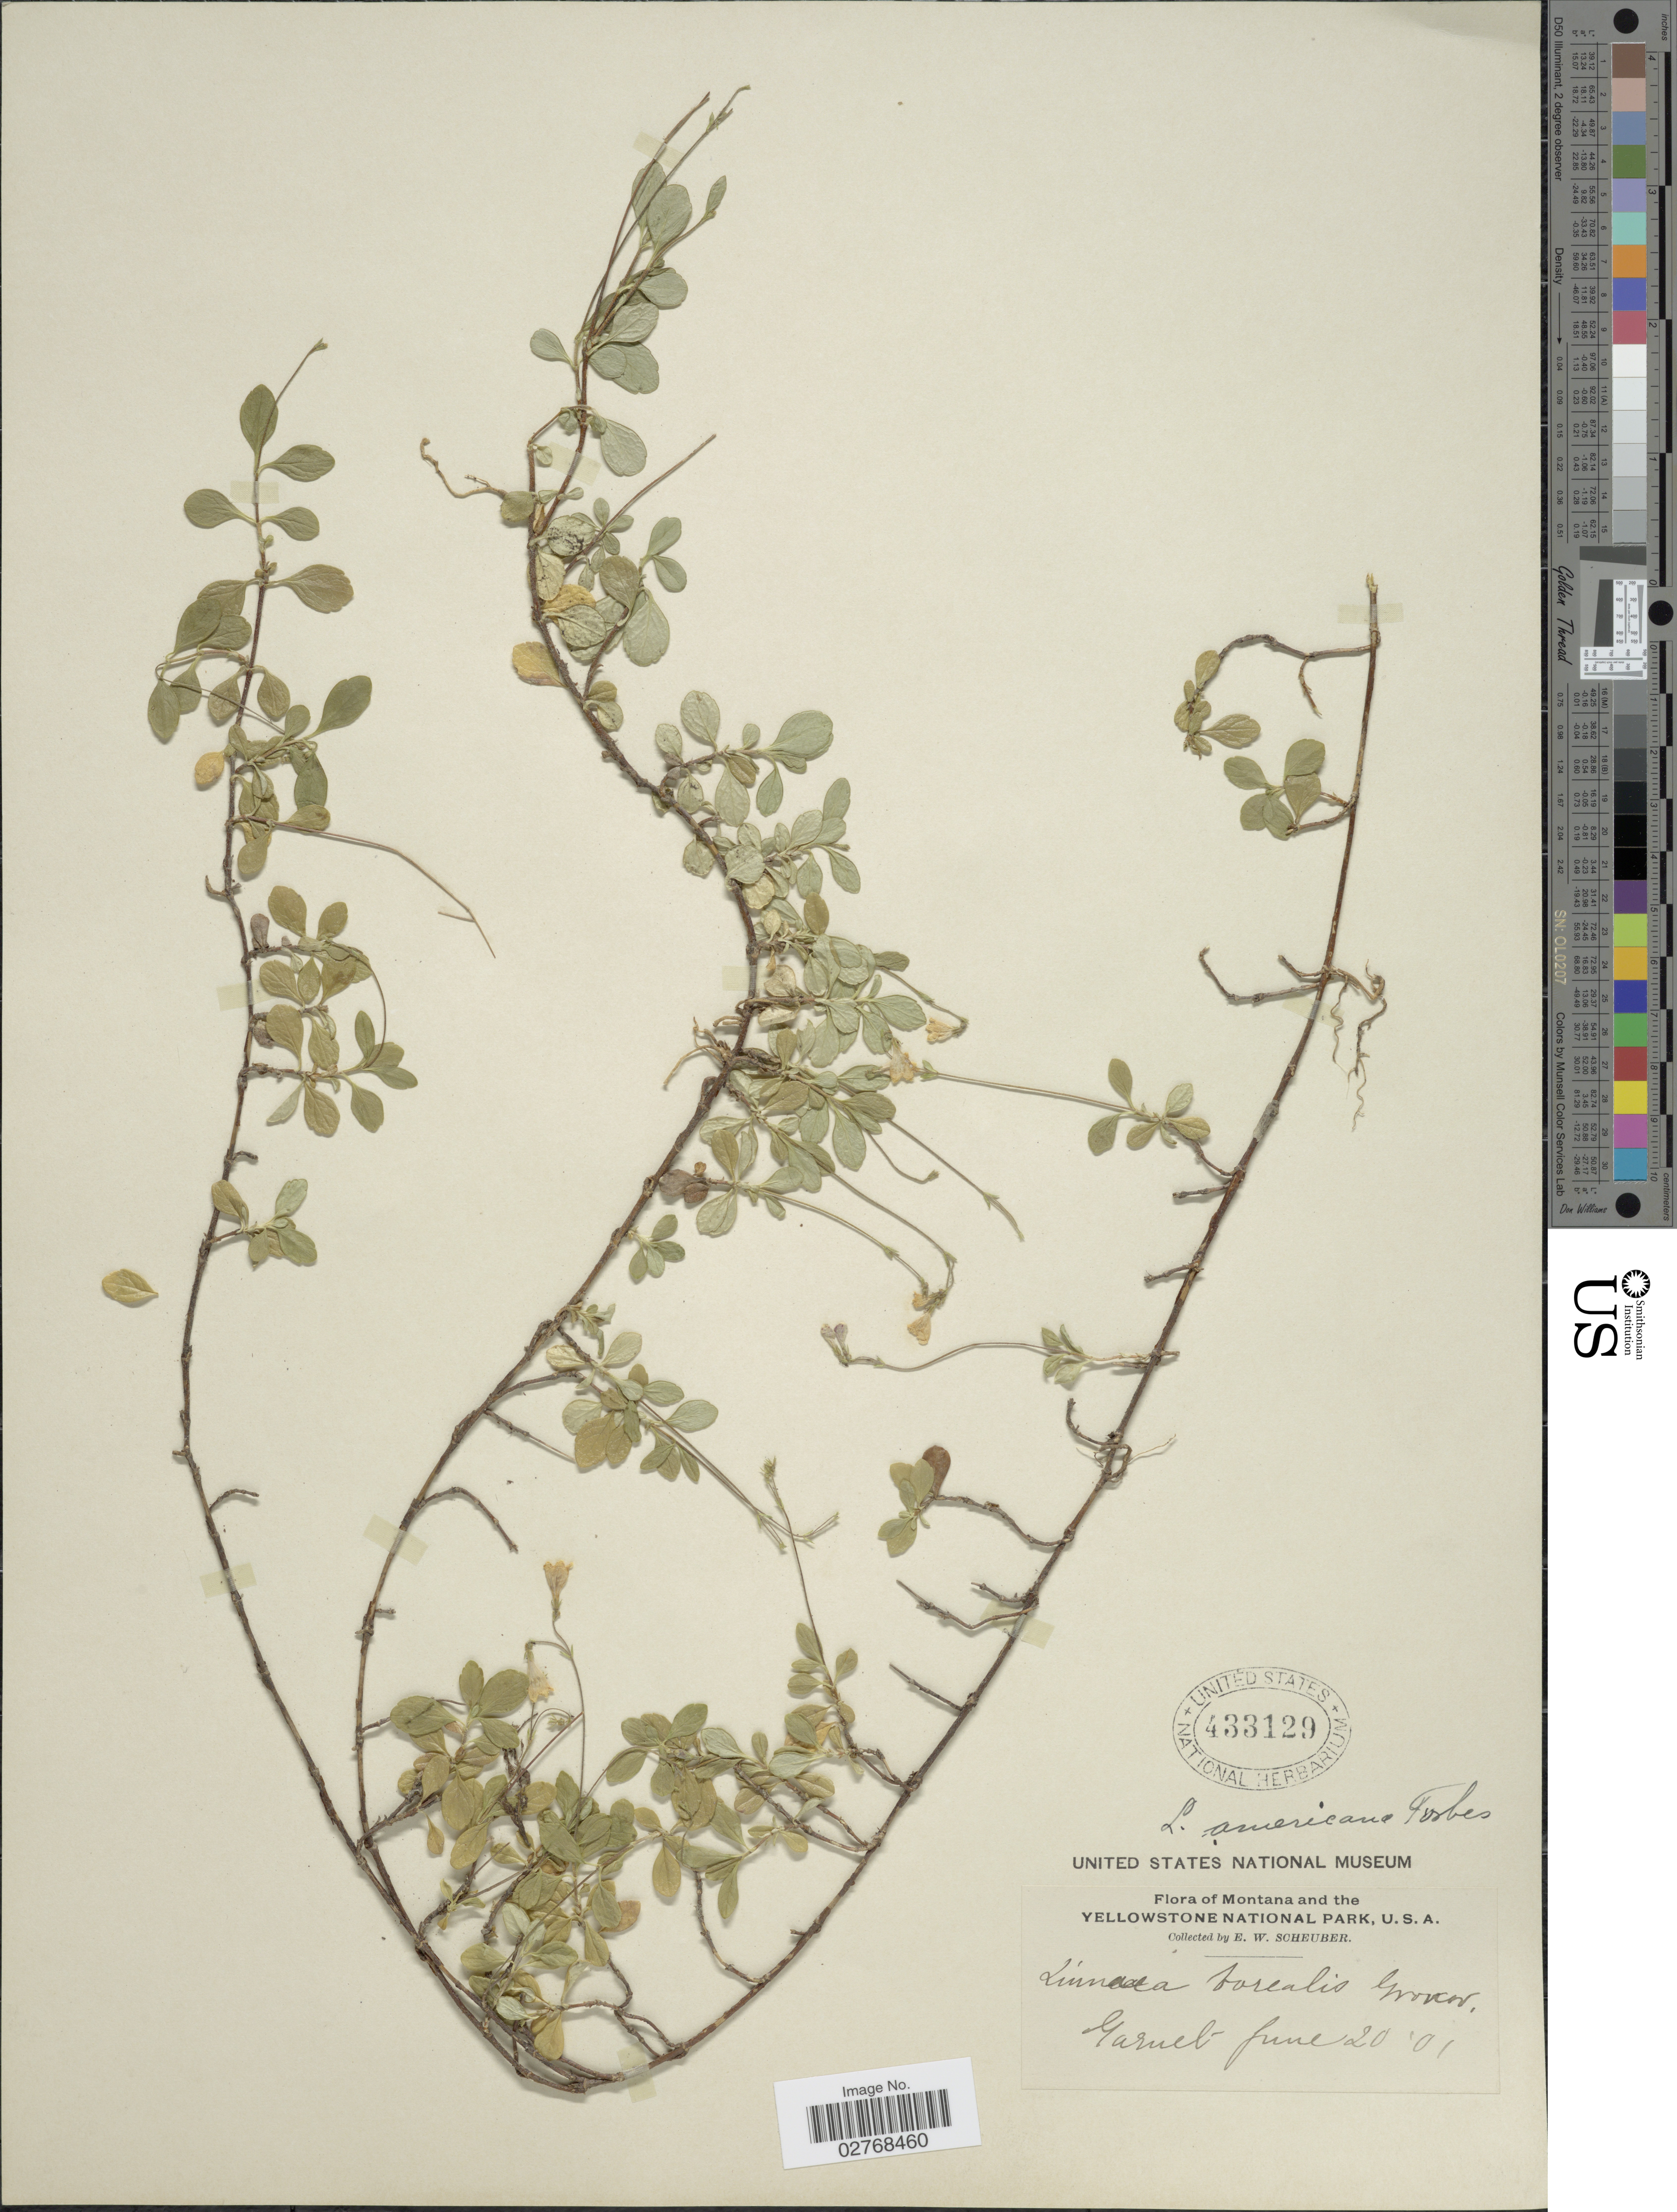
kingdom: Plantae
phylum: Tracheophyta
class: Magnoliopsida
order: Dipsacales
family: Caprifoliaceae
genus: Linnaea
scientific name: Linnaea borealis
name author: L.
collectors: E. Scheuber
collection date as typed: Transcribed d/m/y: 20/6/1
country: United States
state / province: Montana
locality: The Yellowstone National Park. Garnet.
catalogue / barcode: US 433129